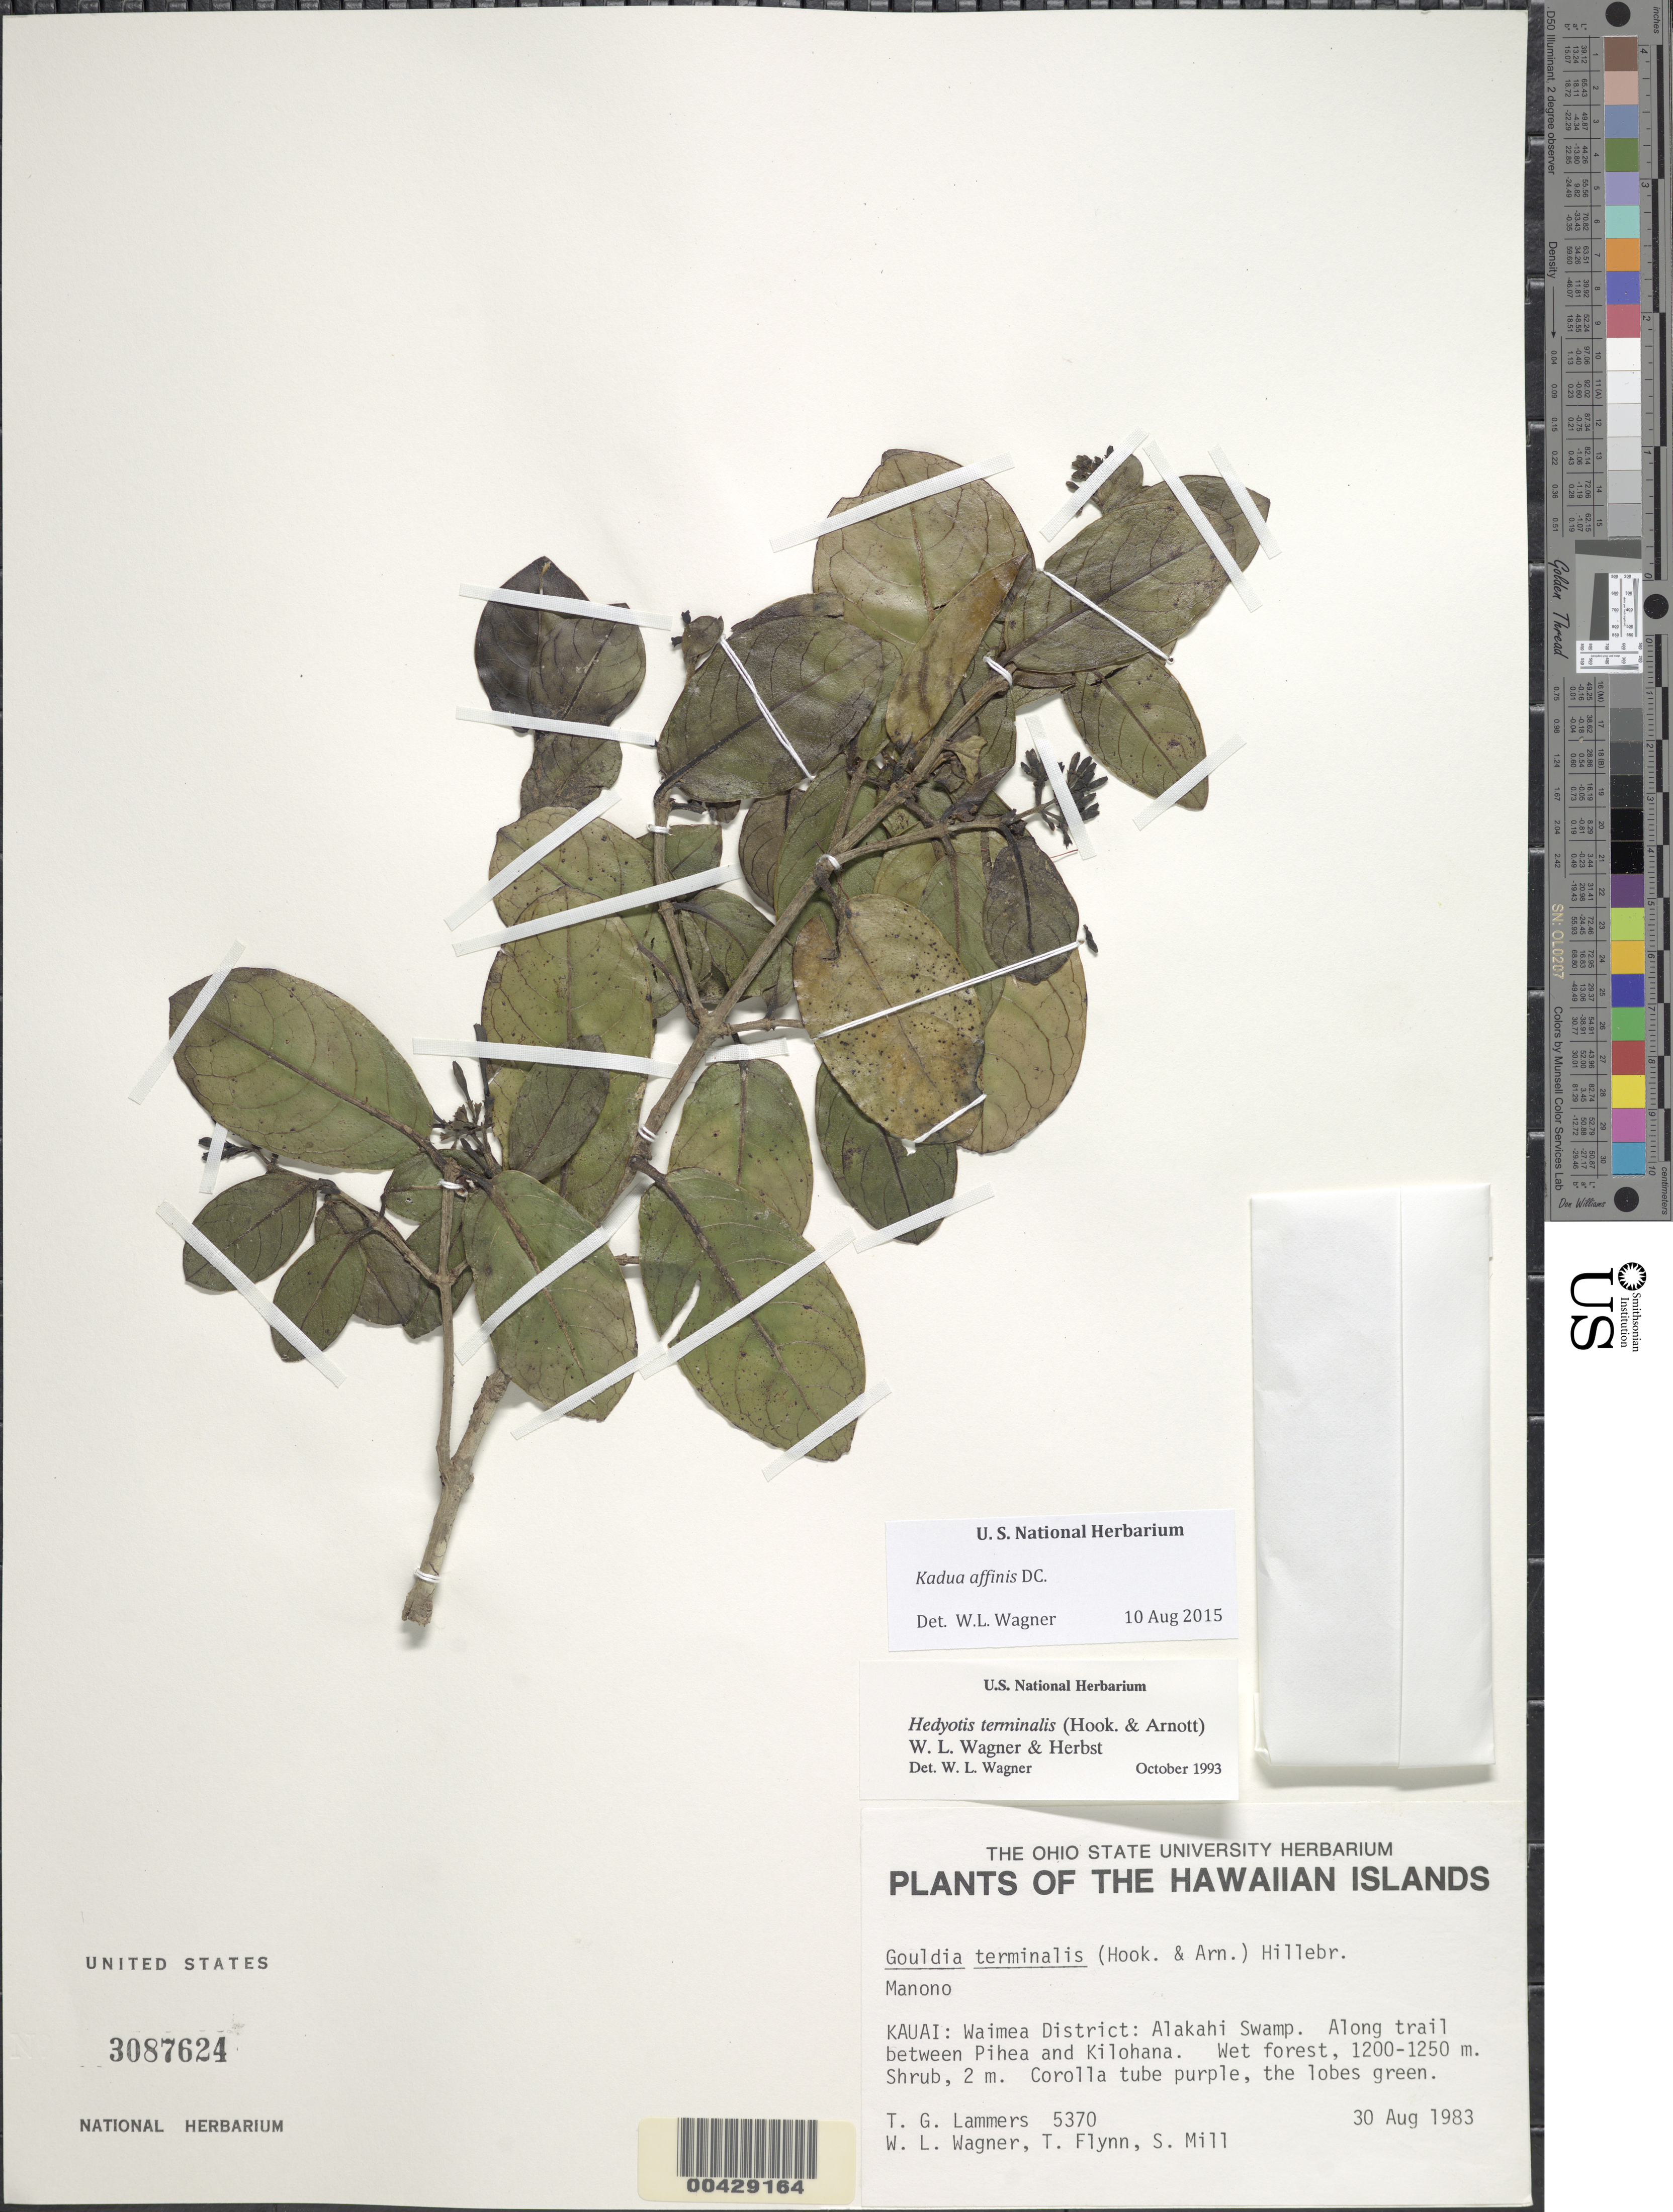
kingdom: Plantae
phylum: Tracheophyta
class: Magnoliopsida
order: Gentianales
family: Rubiaceae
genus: Kadua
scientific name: Kadua affinis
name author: DC.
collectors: T. G. Lammers, W. L. Wagner, T. W. Flynn & S. W. Miller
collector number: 5370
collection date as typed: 30 Aug 1983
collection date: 1983-08-30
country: United States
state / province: Hawaii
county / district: Kauai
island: Kaua'i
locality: Waimea District: Alakahi Swamp. Along trail between Pihea and Kilohana.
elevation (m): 1200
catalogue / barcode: US 3087624